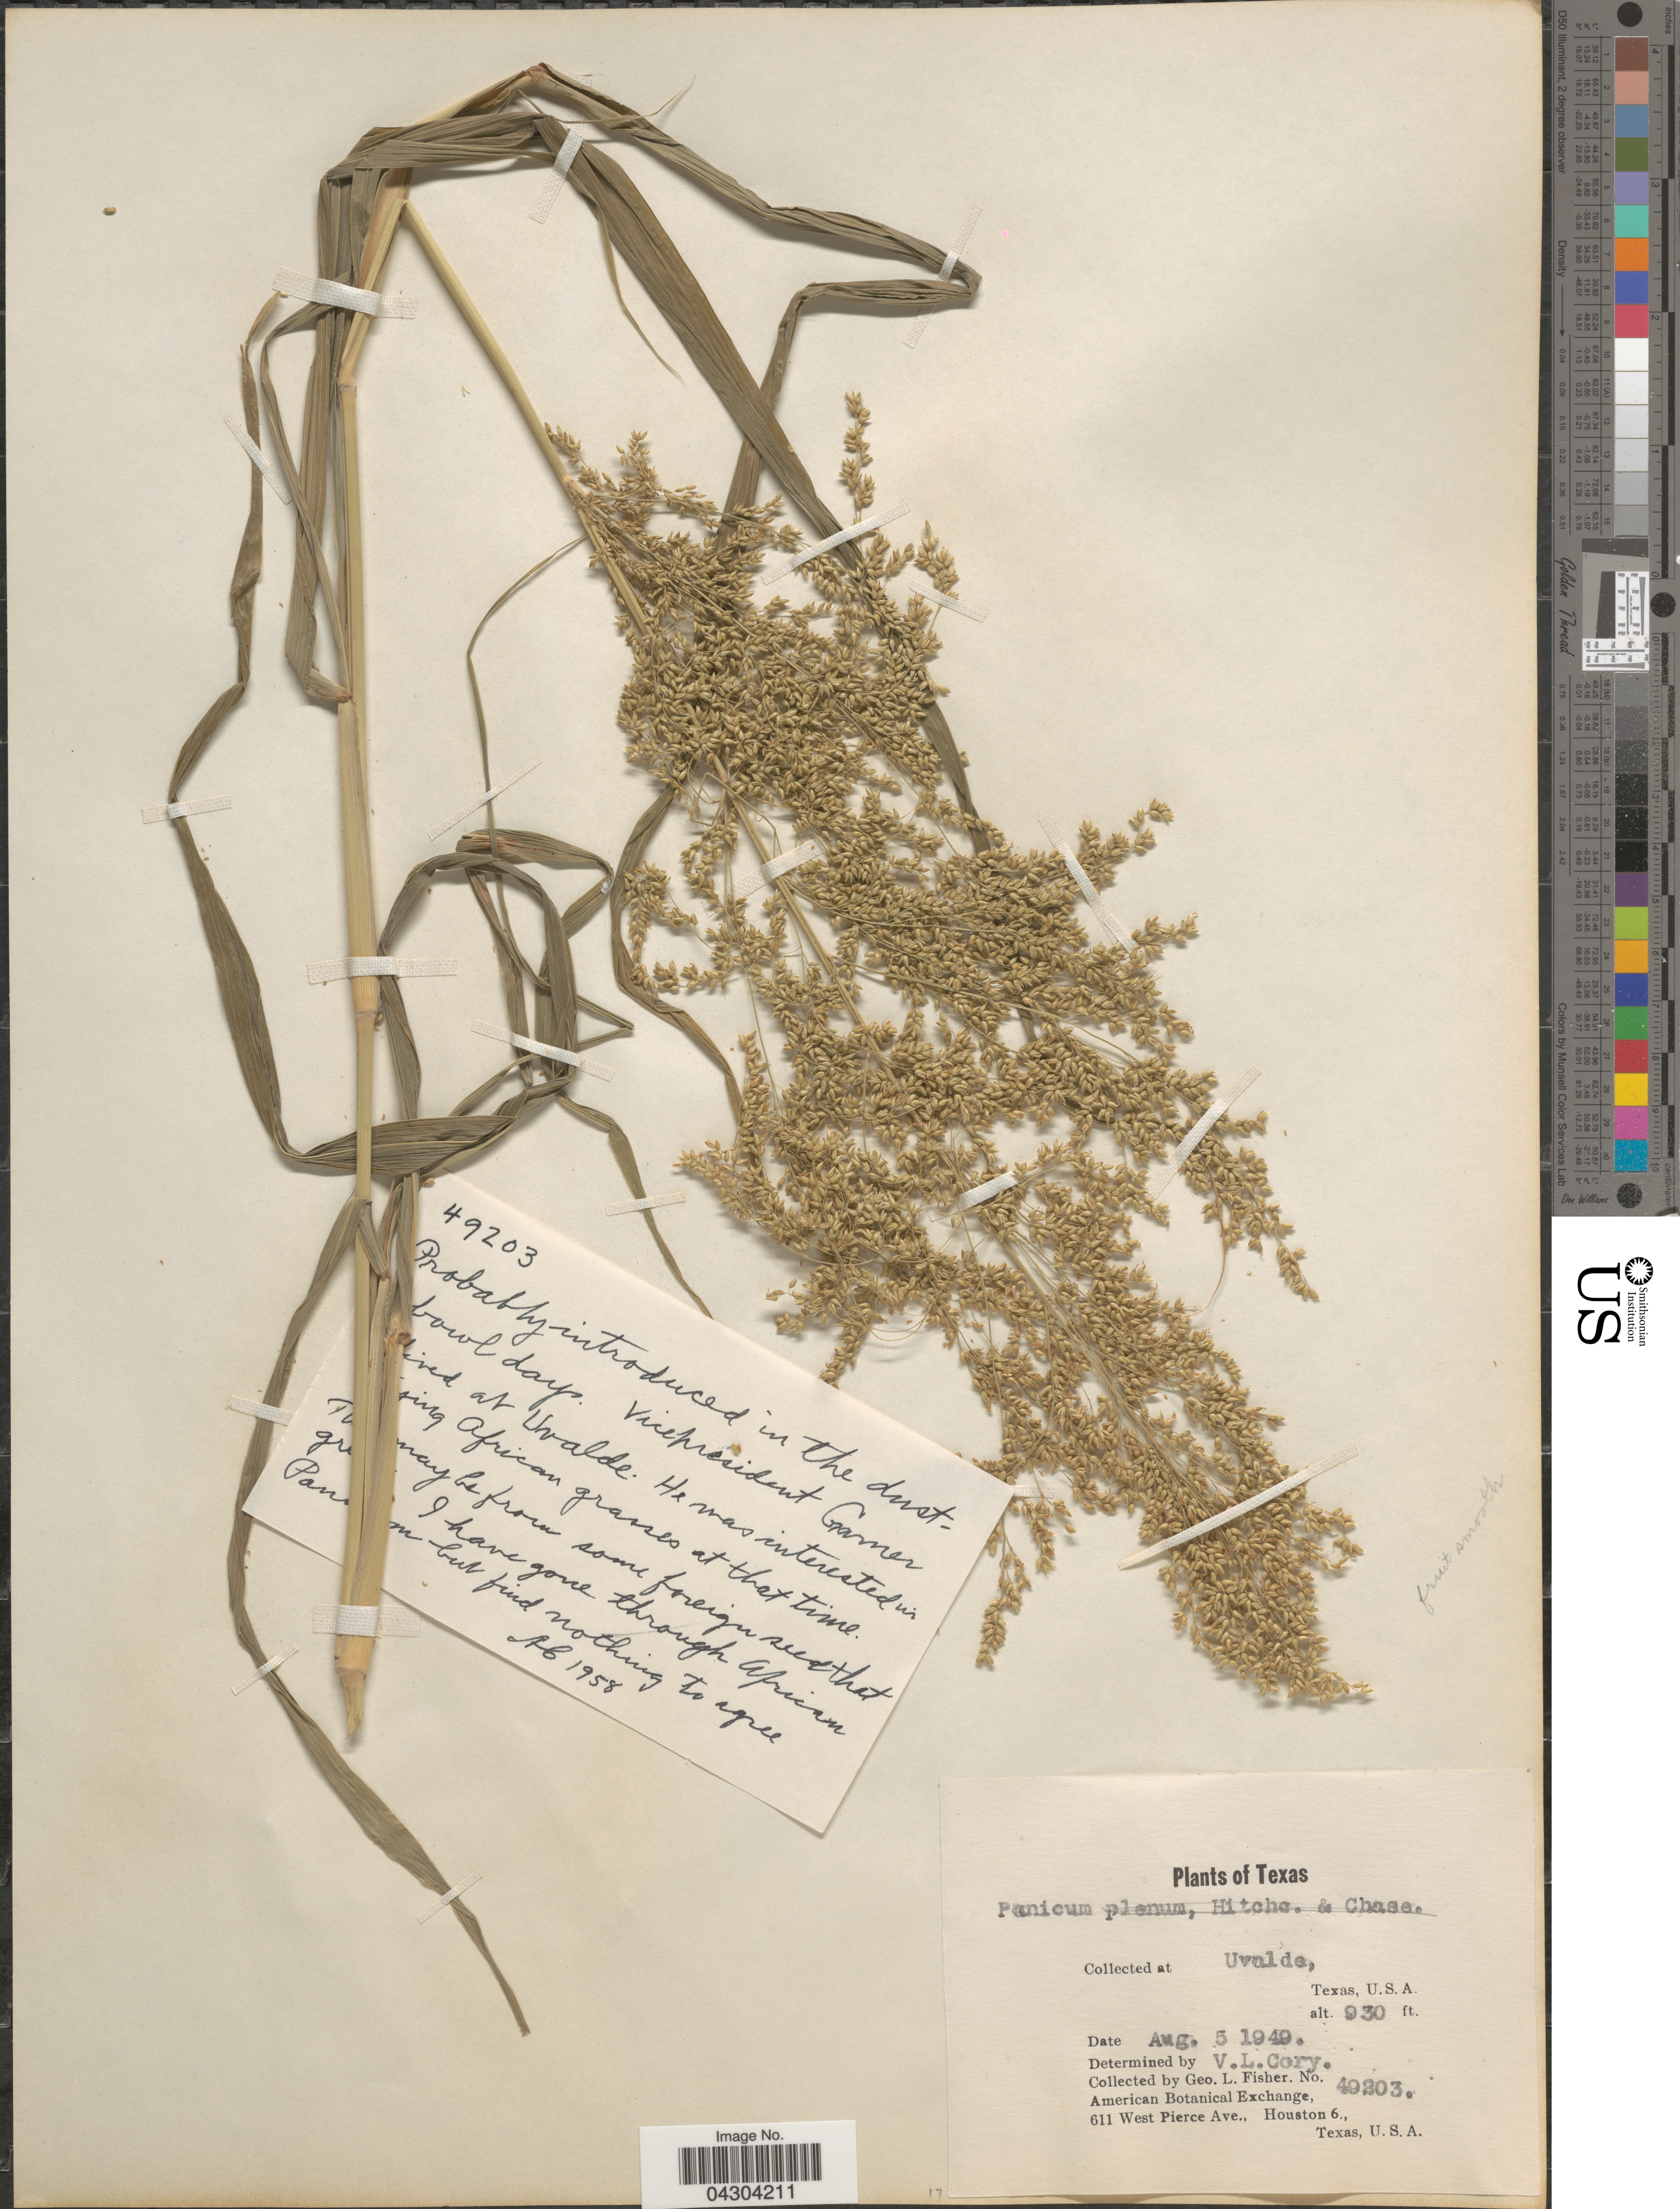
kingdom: Plantae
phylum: Tracheophyta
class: Liliopsida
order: Poales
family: Poaceae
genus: Panicum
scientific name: Panicum antidotale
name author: Retz.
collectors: G. L. Fisher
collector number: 49203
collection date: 1949-08-05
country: United States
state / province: Texas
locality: Uvalde.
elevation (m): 283